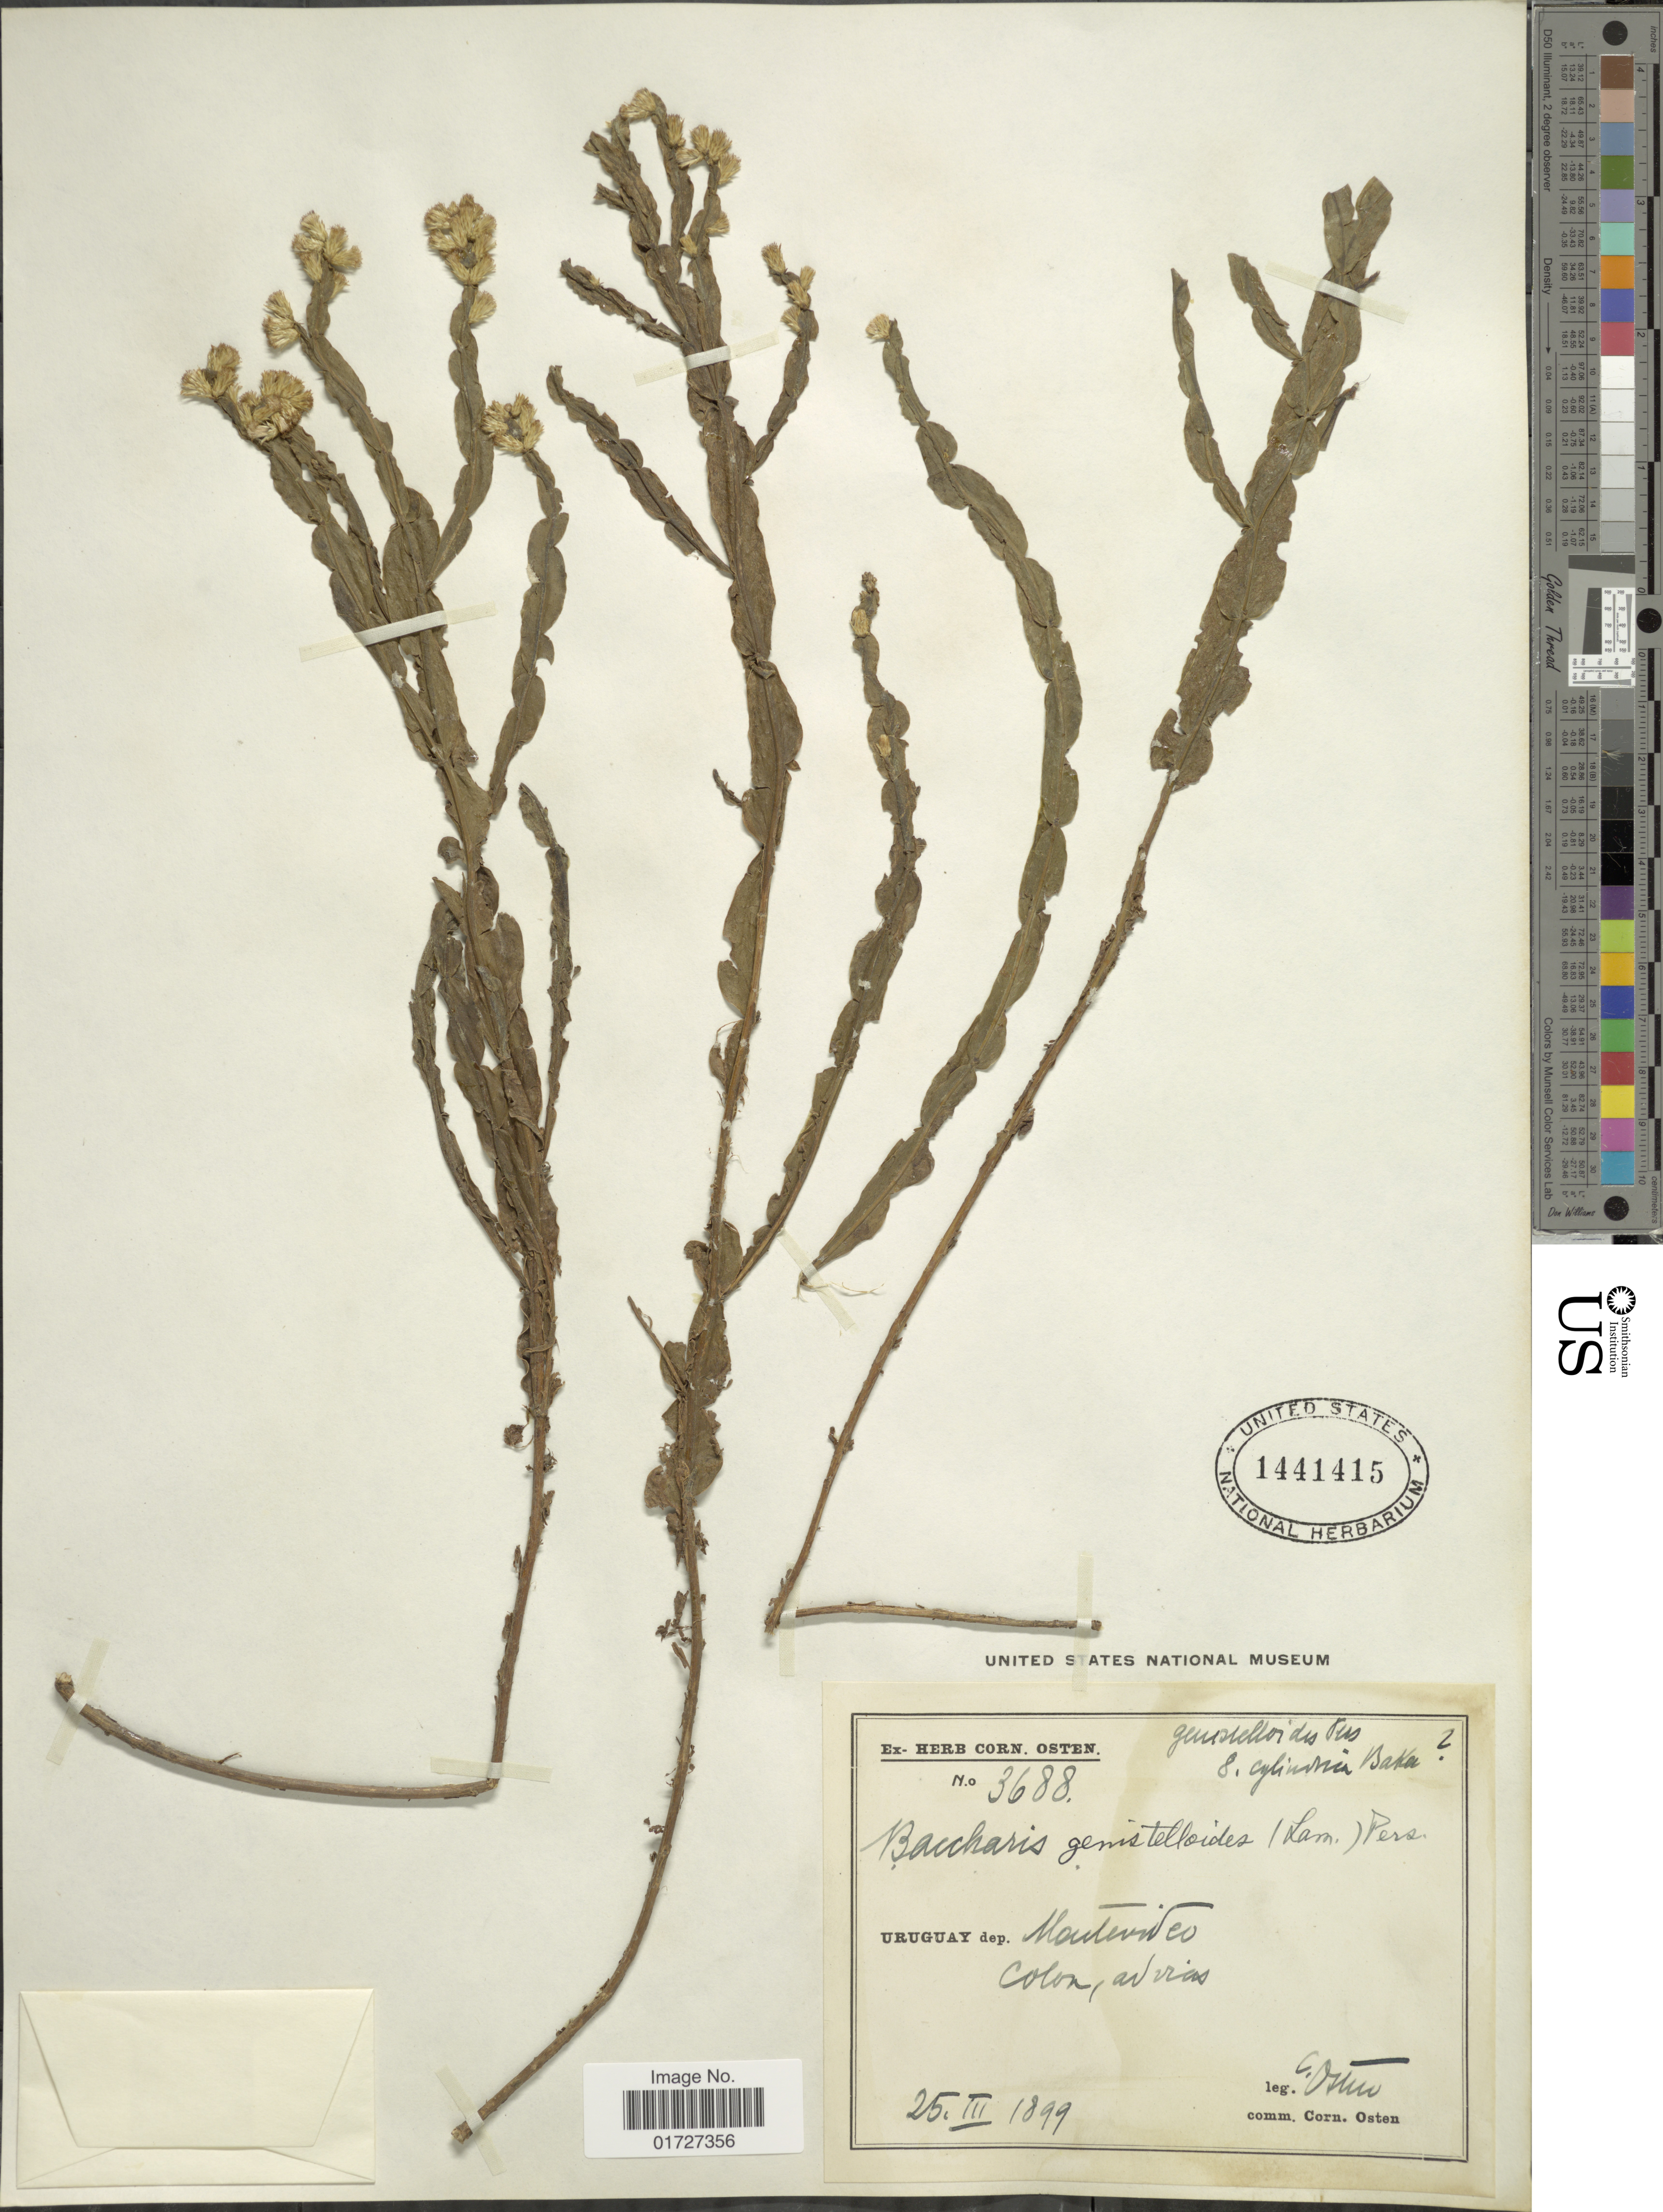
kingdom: Plantae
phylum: Tracheophyta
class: Magnoliopsida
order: Asterales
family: Asteraceae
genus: Baccharis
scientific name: Baccharis genistelloides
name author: (Lam.) Pers.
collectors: C. Osten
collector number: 3688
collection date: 1899-03-25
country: Uruguay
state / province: Montevideo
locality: Colon, Aviras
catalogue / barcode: US 1441415